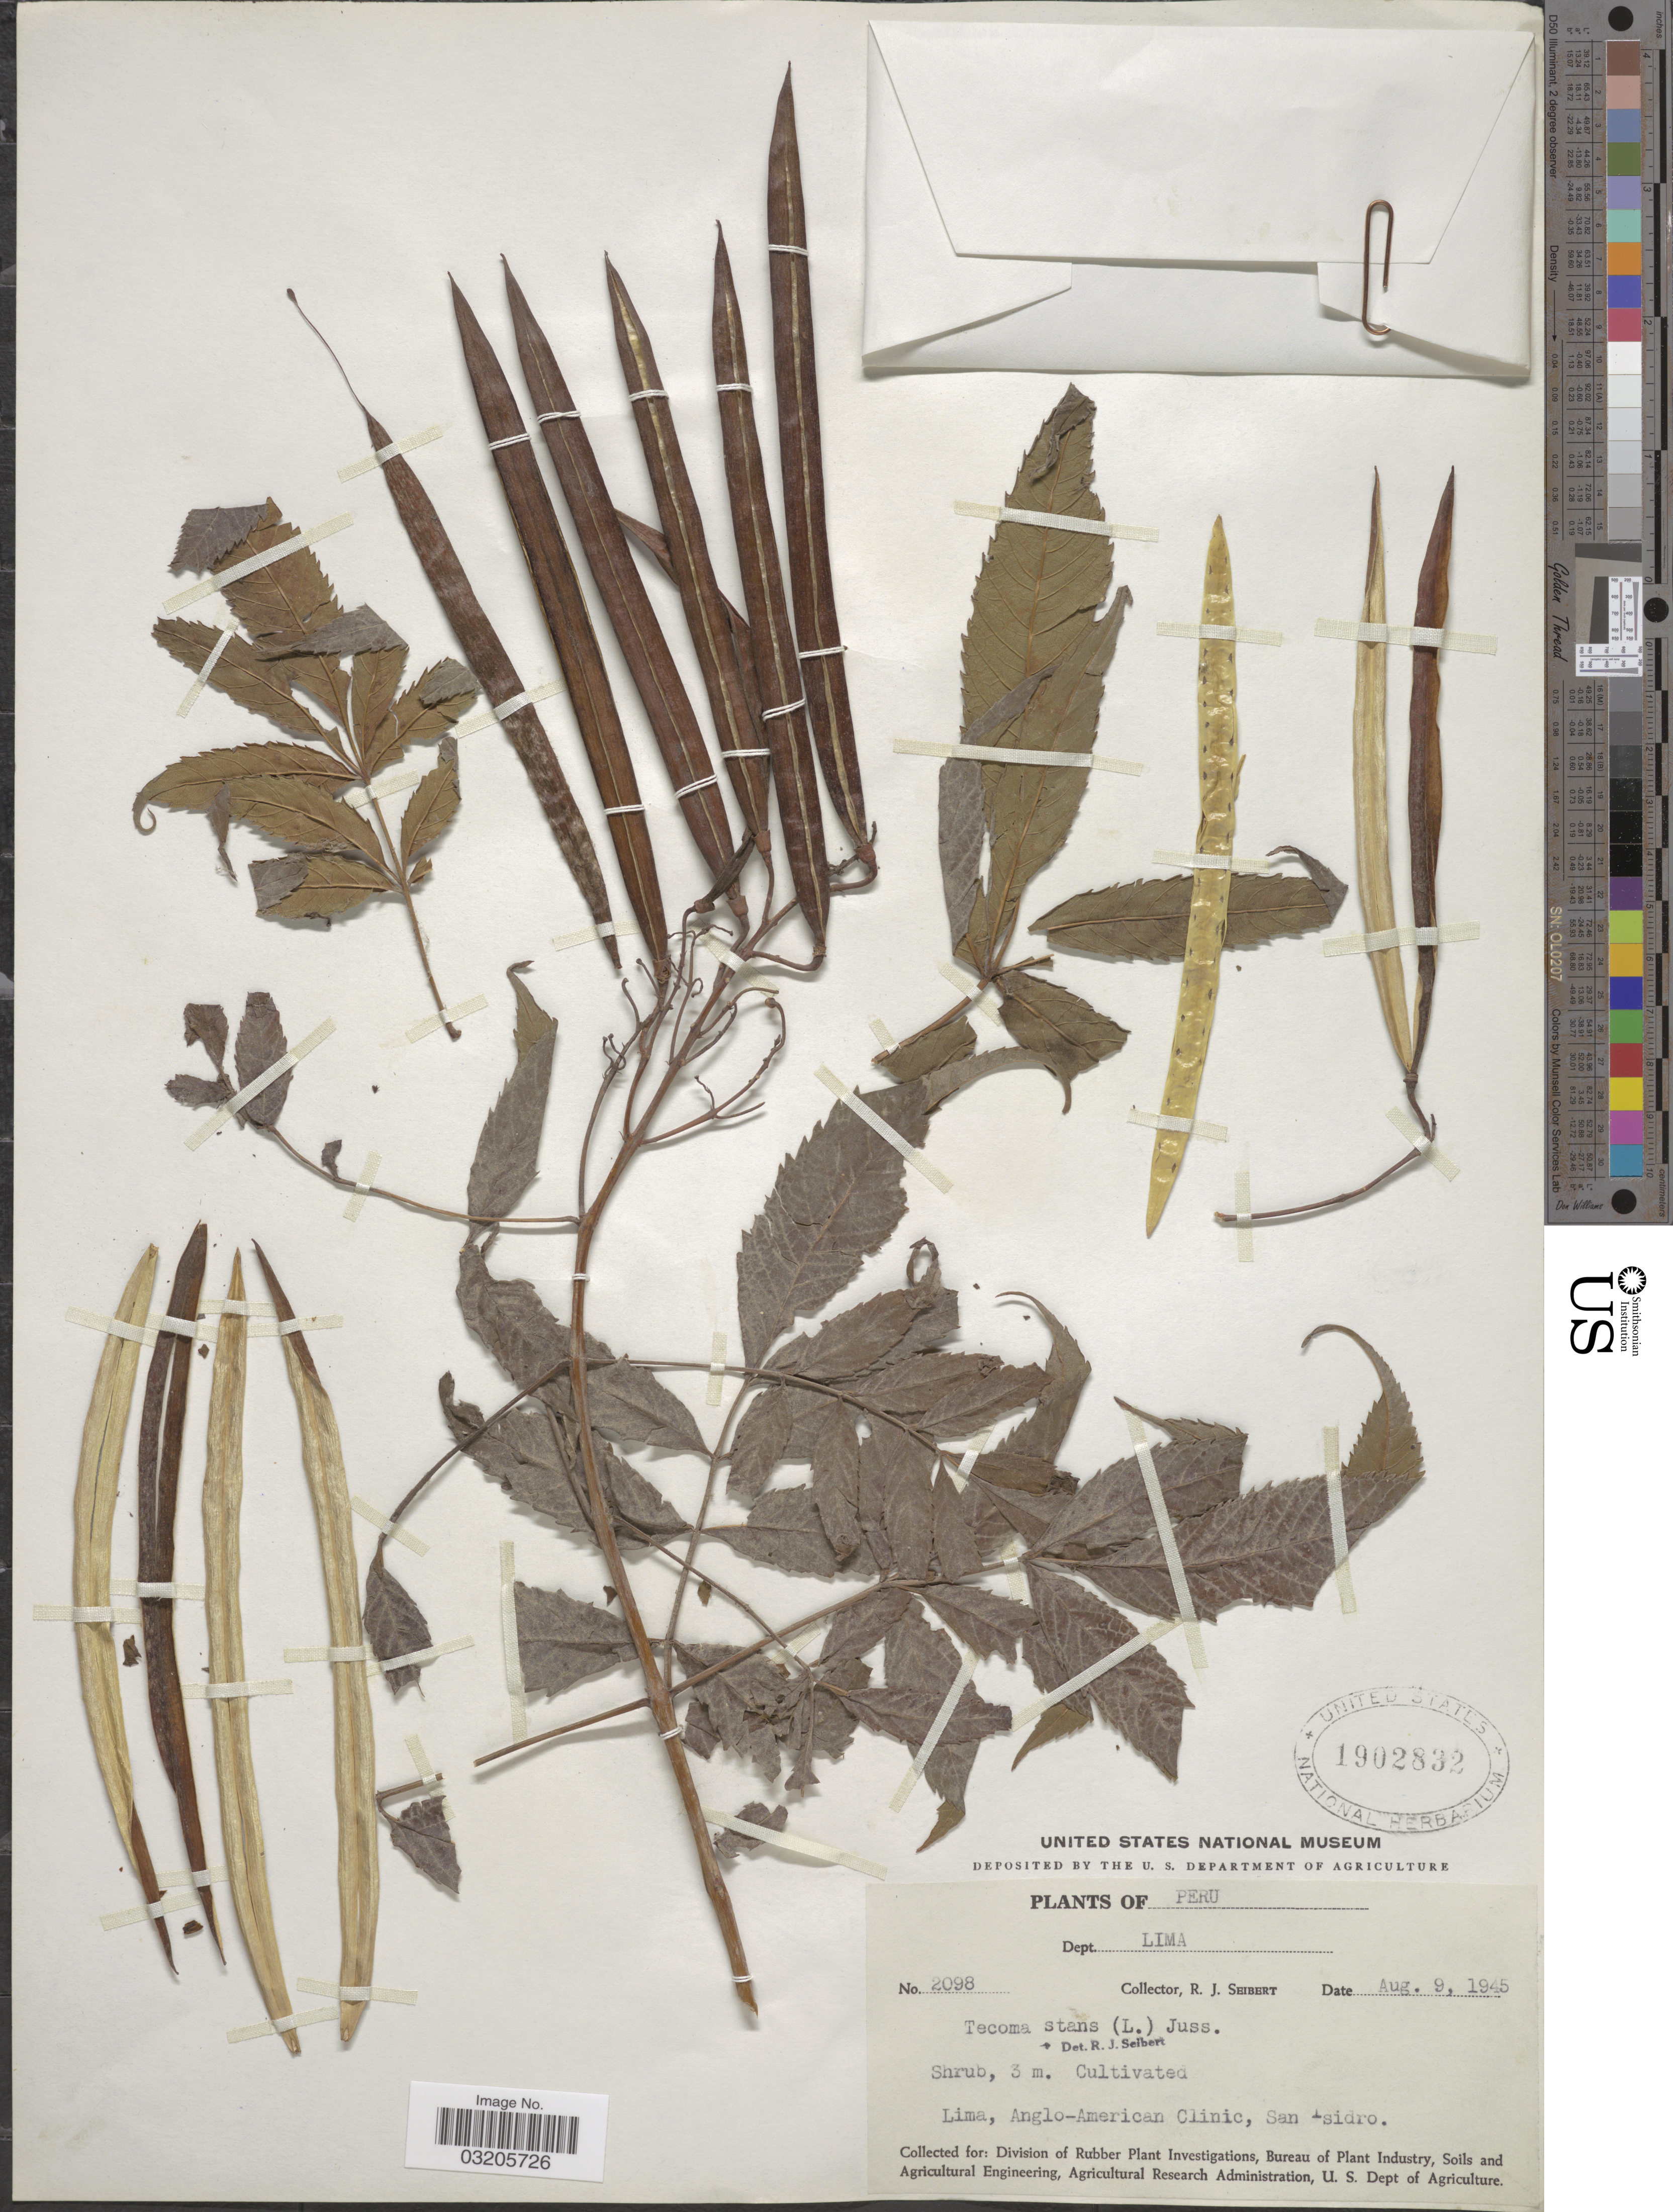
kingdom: Plantae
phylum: Tracheophyta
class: Magnoliopsida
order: Lamiales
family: Bignoniaceae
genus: Tecoma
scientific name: Tecoma stans var. stans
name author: (L.) Juss. ex Kunth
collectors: R. J. Seibert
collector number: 2098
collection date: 1945-08-09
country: Peru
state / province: Lima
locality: Dept. Lima. Anglo-American Clinic, San Isidro.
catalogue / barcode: US 1902832